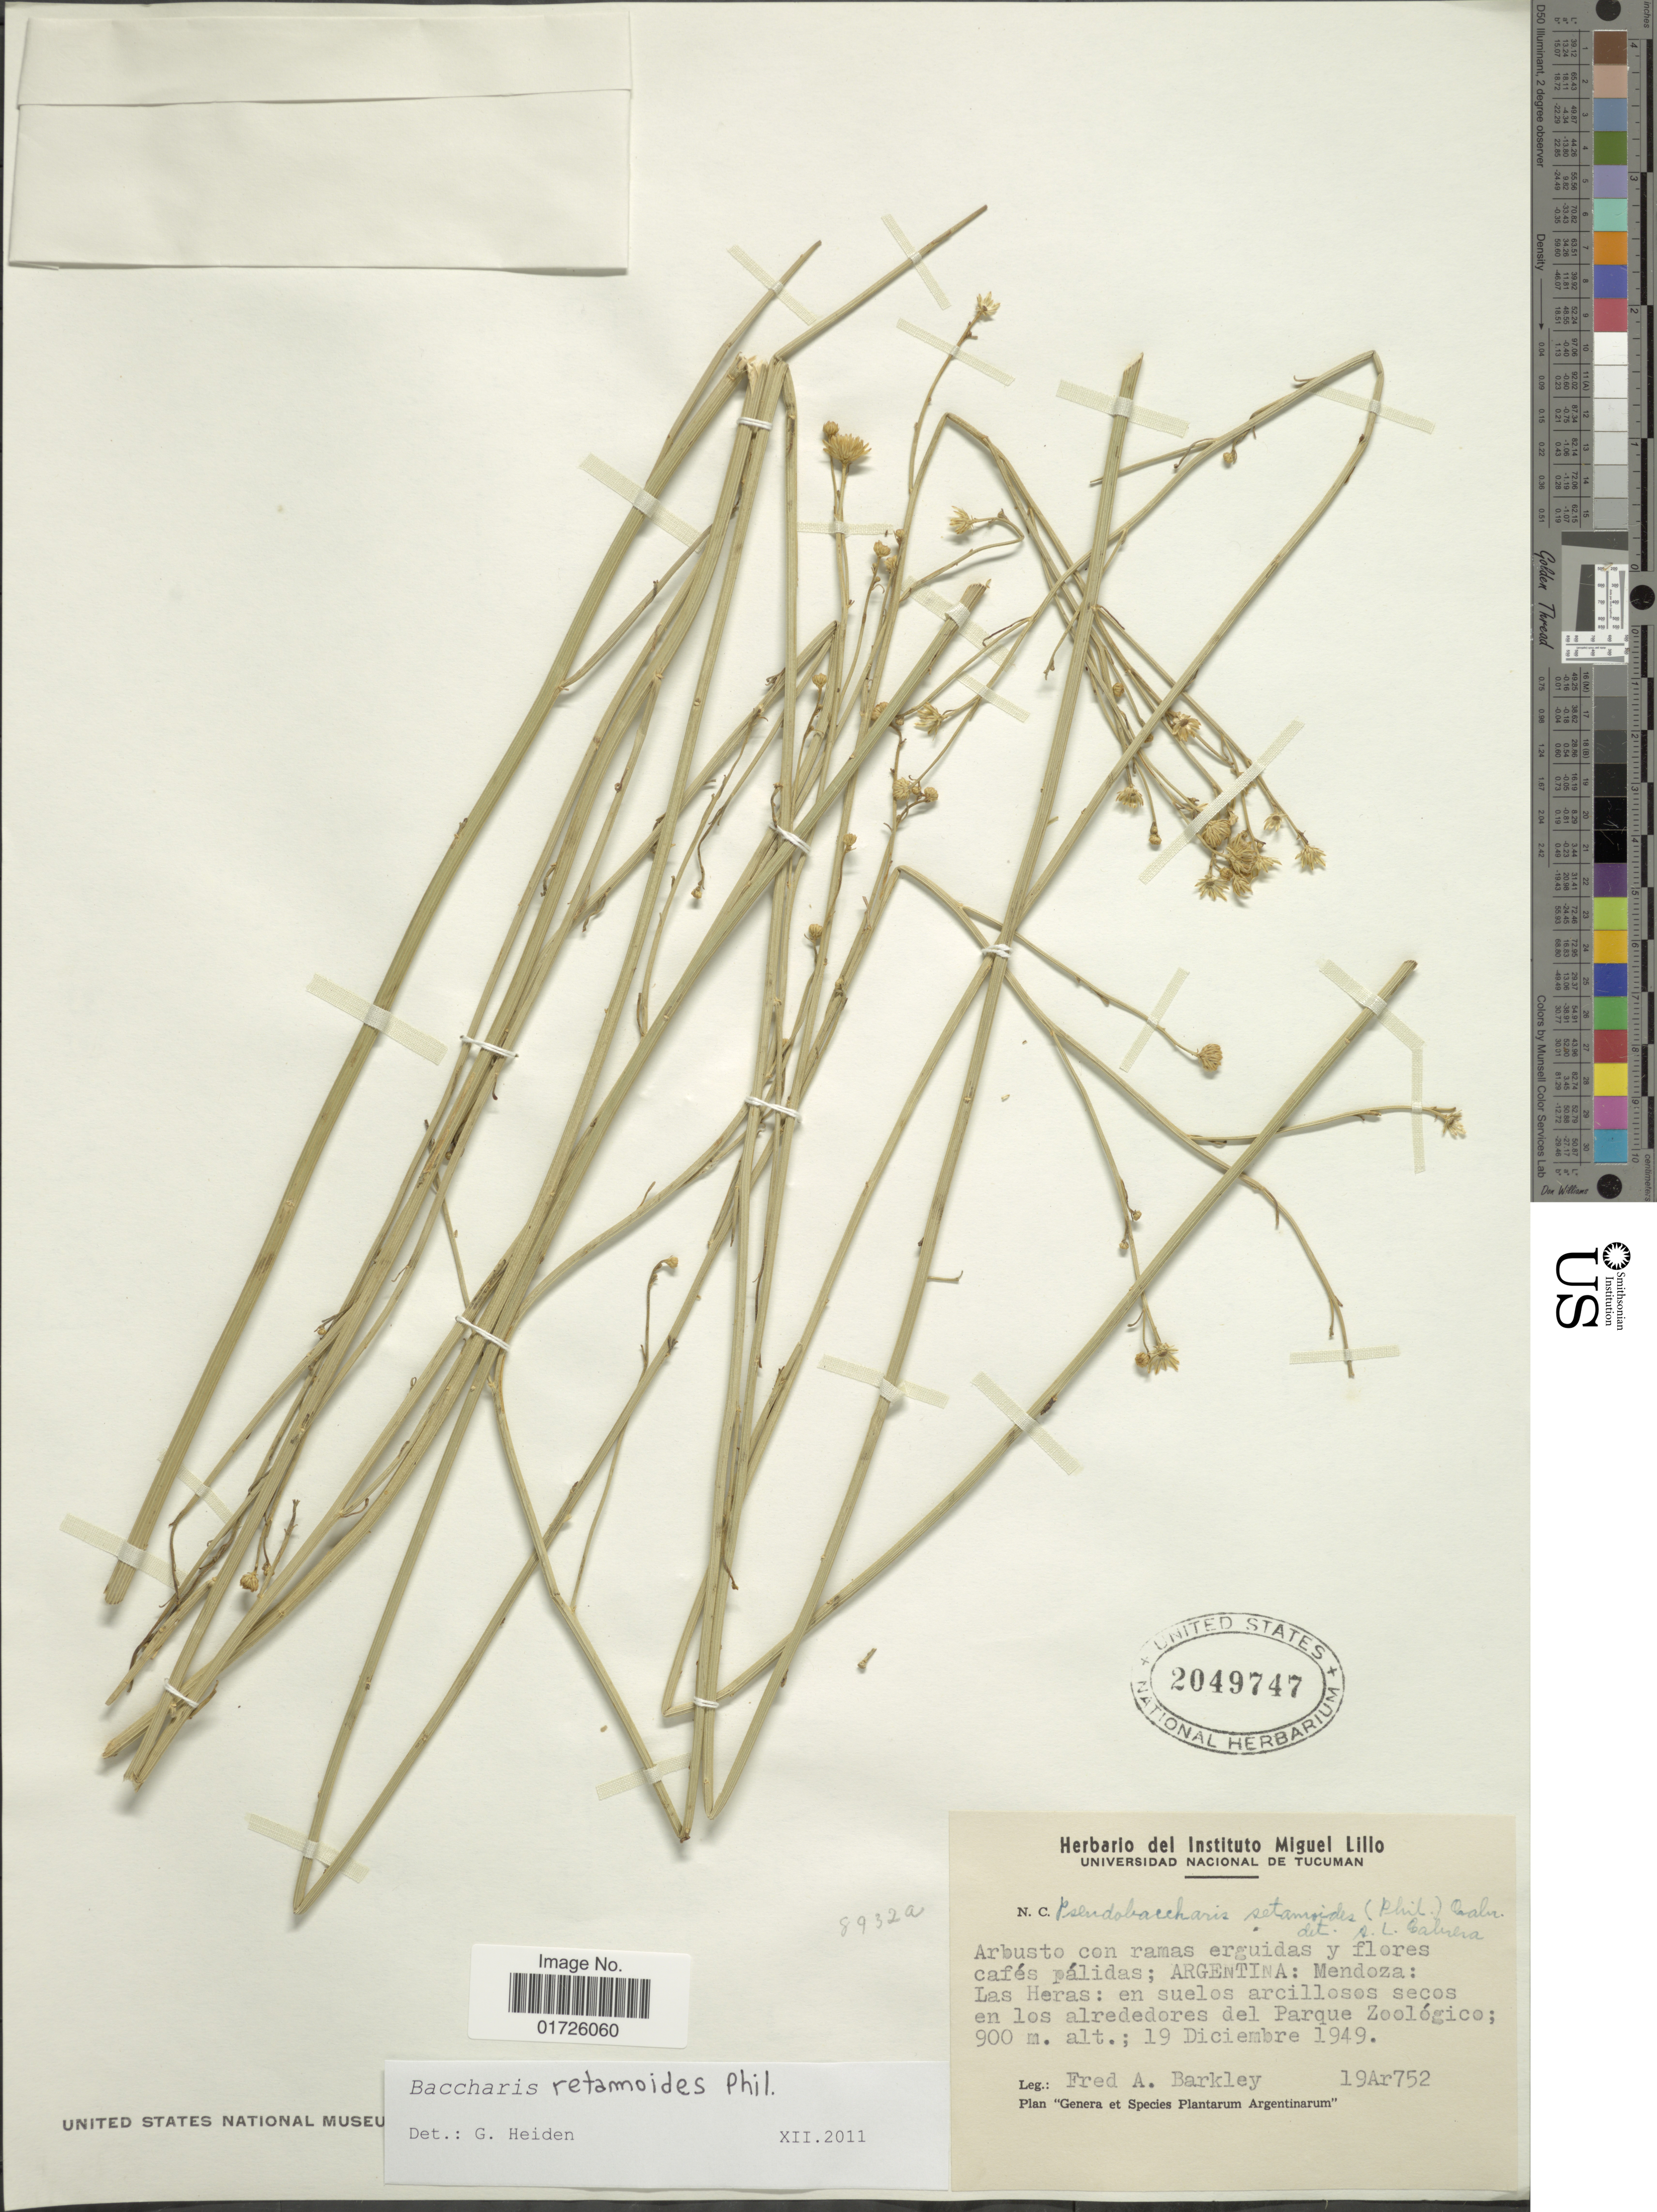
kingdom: Plantae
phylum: Tracheophyta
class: Magnoliopsida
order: Asterales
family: Asteraceae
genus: Baccharis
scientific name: Baccharis retamoides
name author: Phil.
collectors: F. A. Barkley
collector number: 19Ar752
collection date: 1949-12-19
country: Argentina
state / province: Mendoza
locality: Argentina: Mendoza: Las Heras: em suelos arcilloses secos en los alrededores del Parque Zoológico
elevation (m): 900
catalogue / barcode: US 2049747